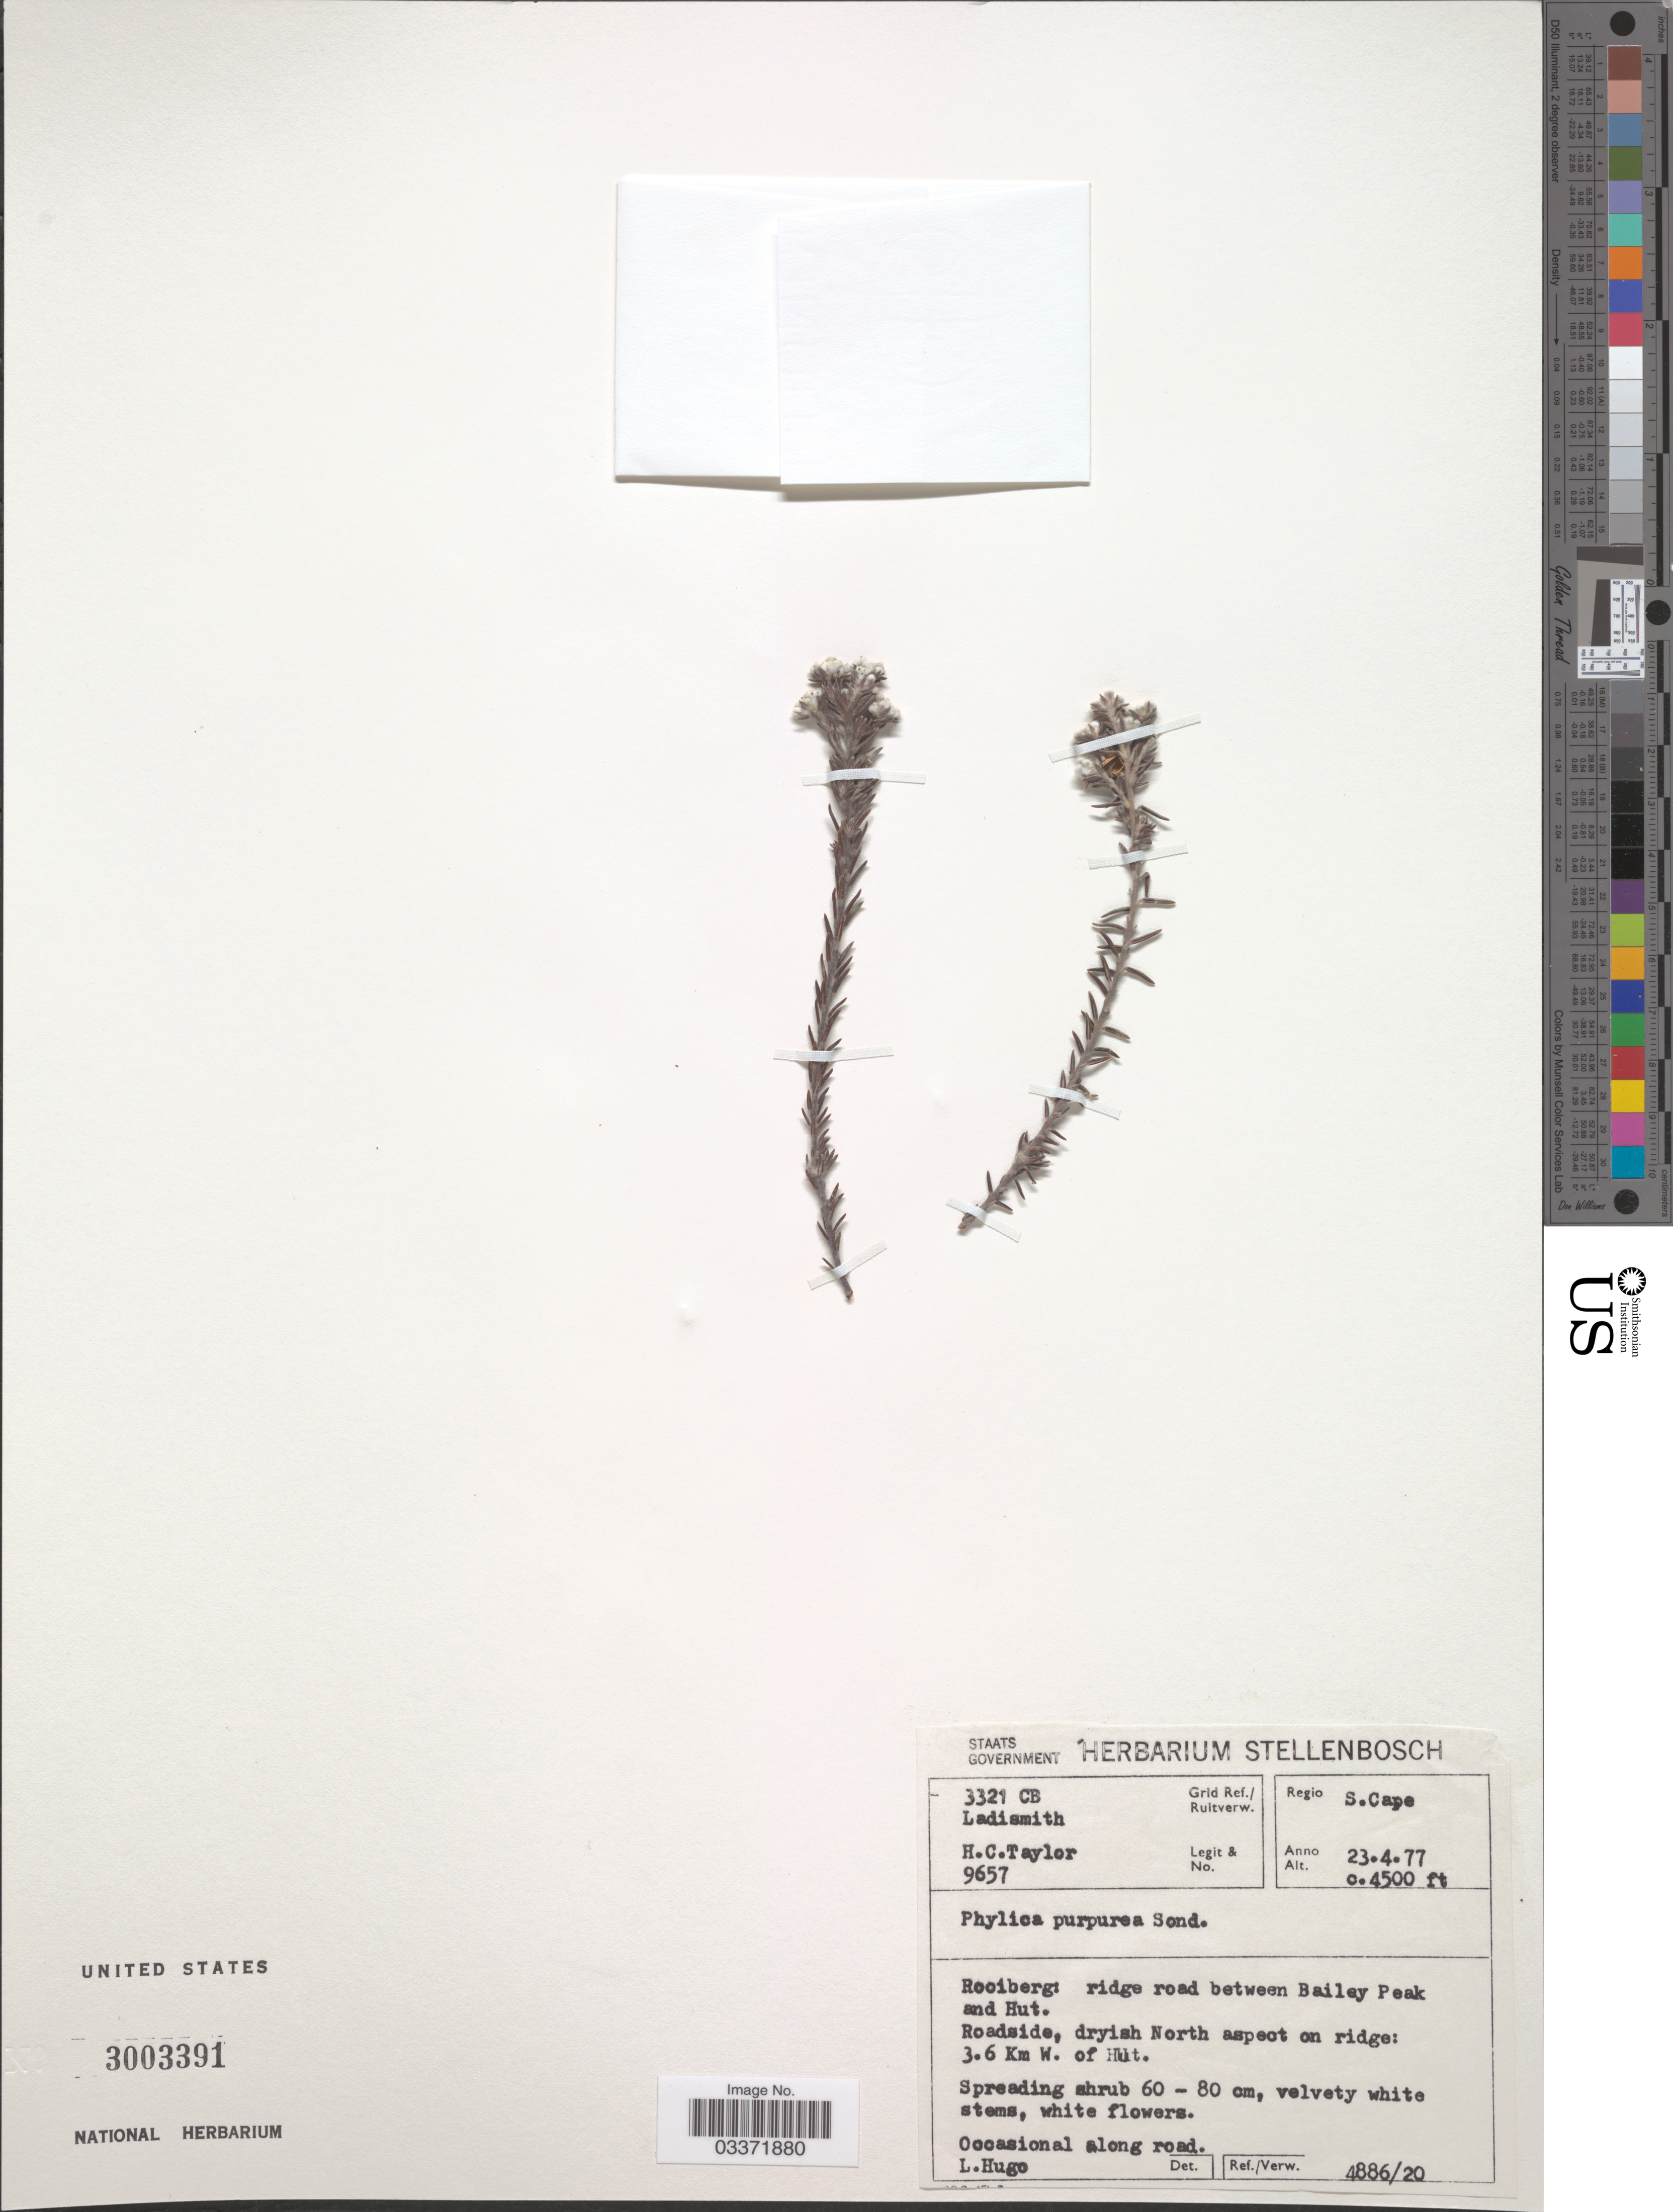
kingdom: Plantae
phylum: Tracheophyta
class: Magnoliopsida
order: Rosales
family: Rhamnaceae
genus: Phylica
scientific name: Phylica purpurea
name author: Sond.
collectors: H. Taylor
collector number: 9657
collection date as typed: Transcribed d/m/y: 23/4/77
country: South Africa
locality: Grid Ref./Ruitverw. 3321CB, Ladismith, Regio S. Cape, Rooiberg ridge road between Bailey Peak and Hut.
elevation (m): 1372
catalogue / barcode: US 3003391